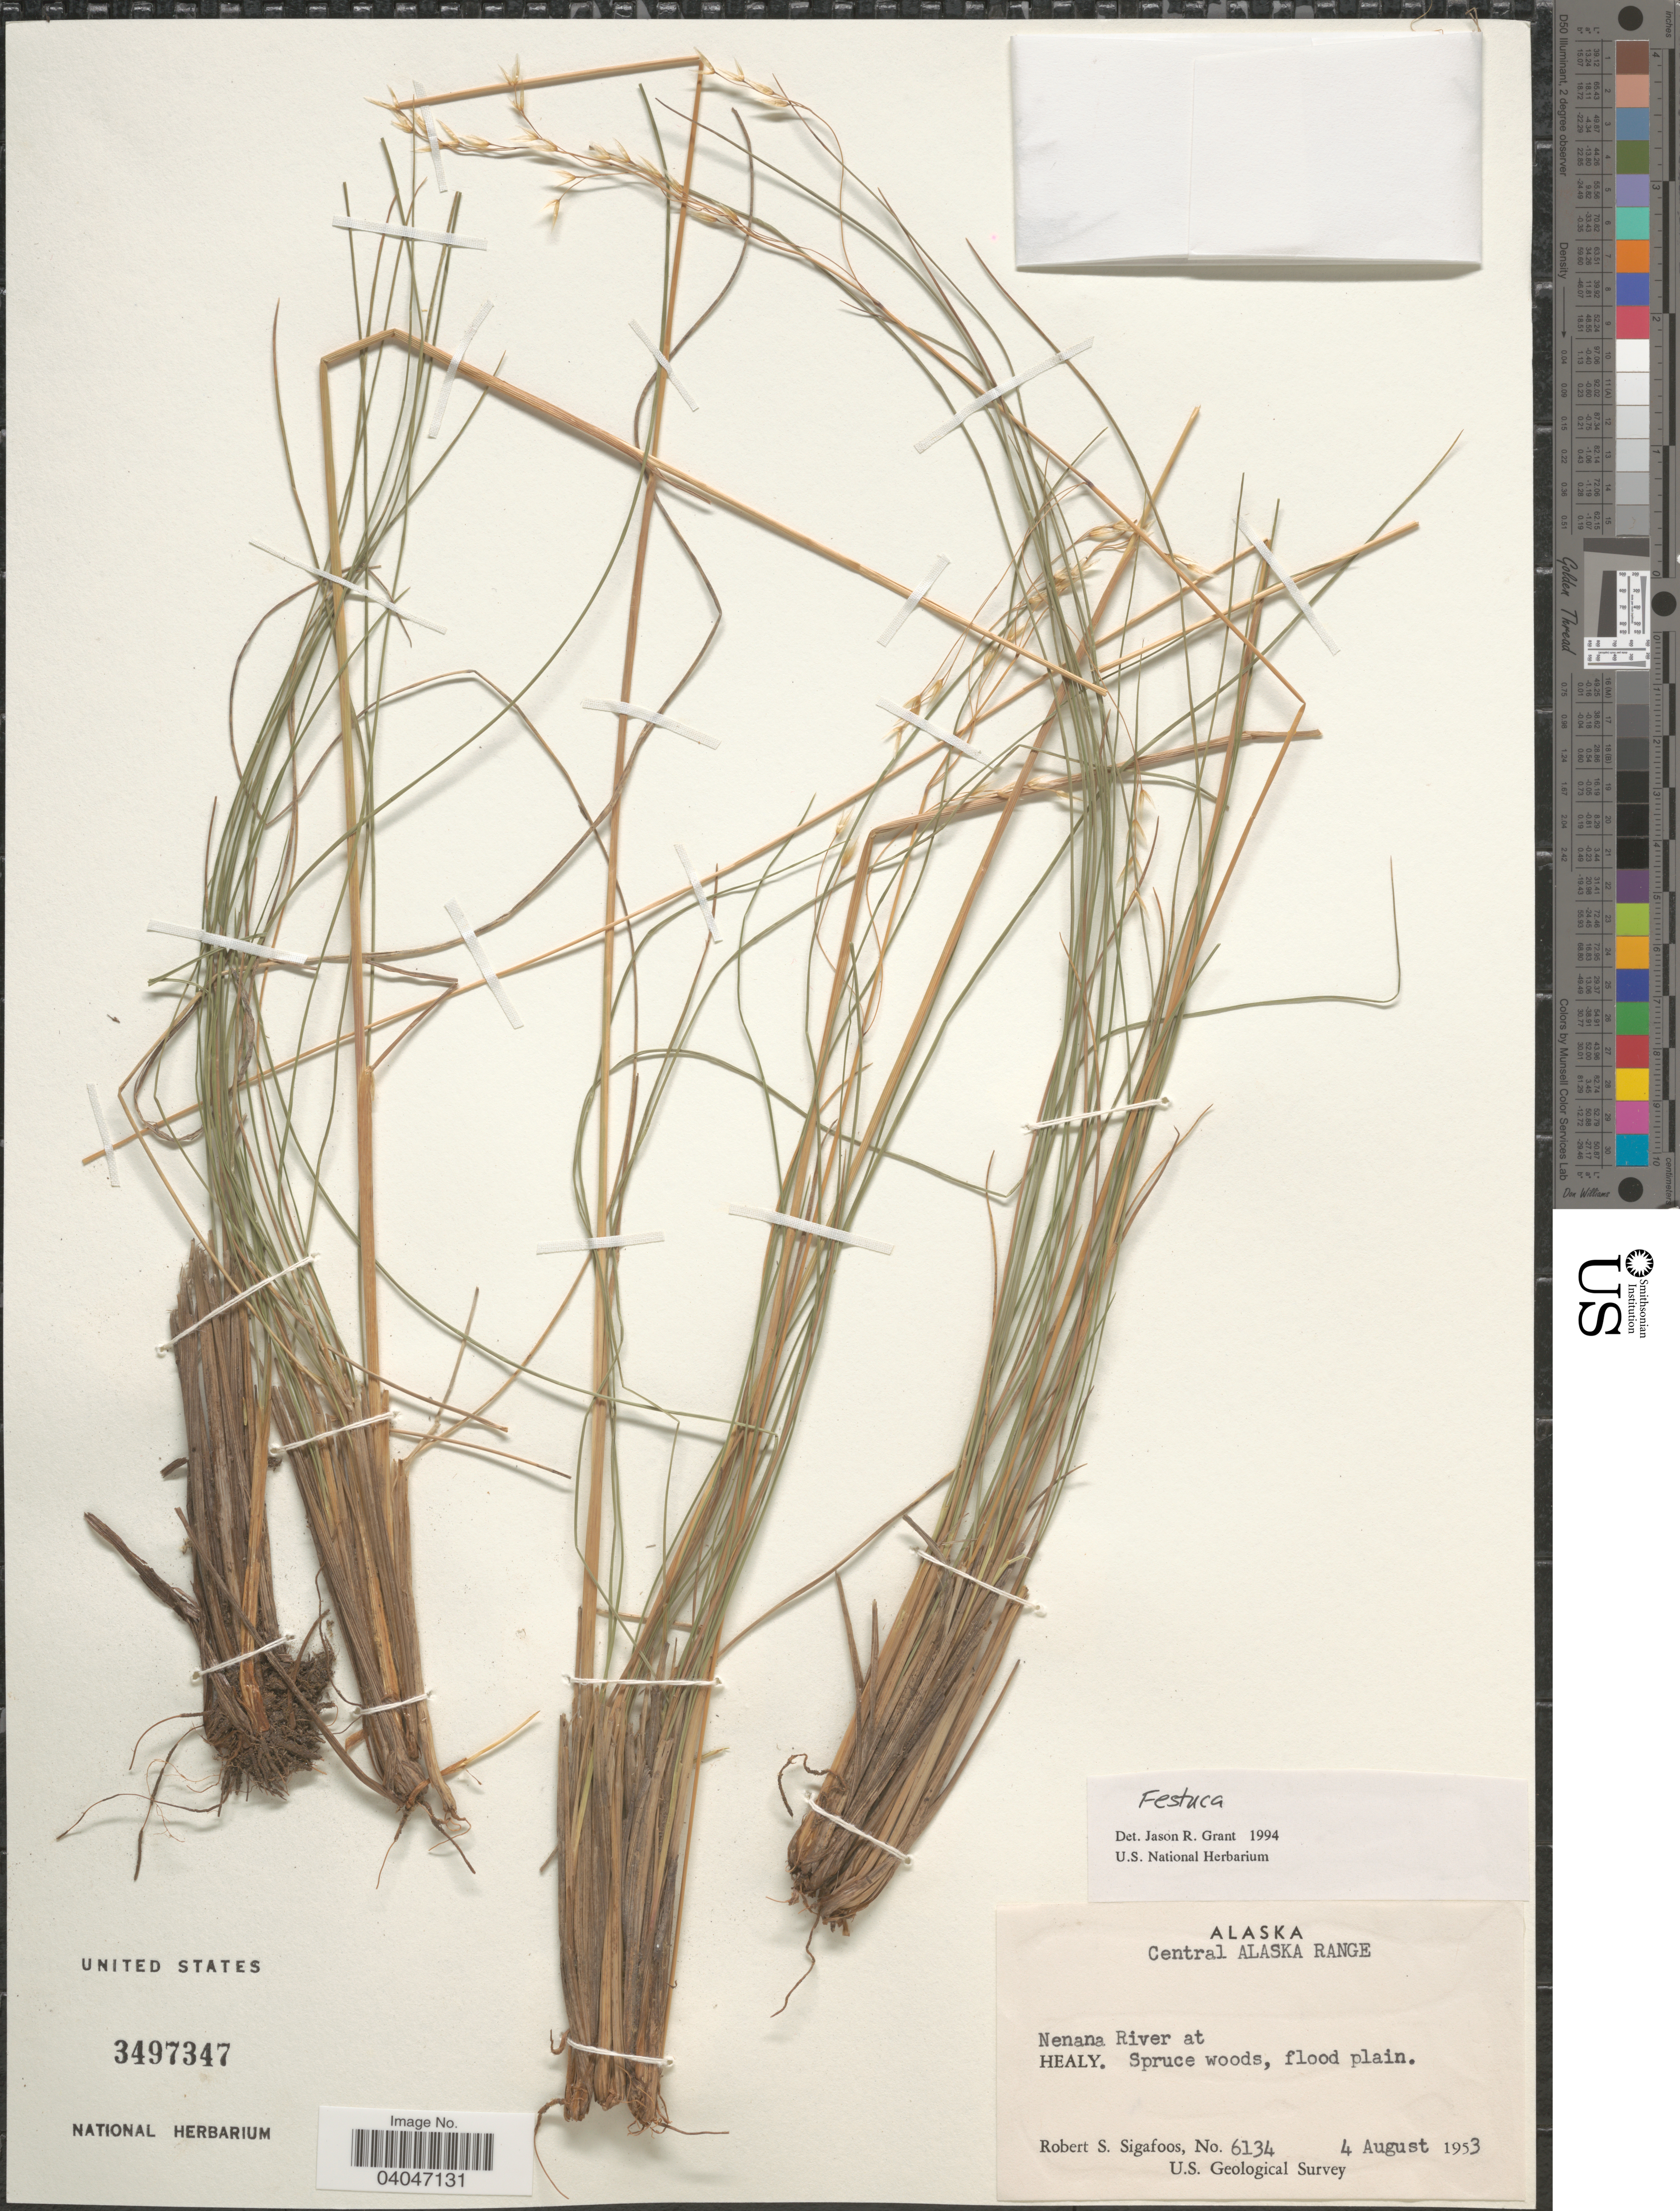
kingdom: Plantae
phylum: Tracheophyta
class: Liliopsida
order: Poales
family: Poaceae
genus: Festuca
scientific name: Festuca sp.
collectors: R. Sigafoos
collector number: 6134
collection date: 1953-08-04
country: United States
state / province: Alaska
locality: Central Alaska Range. Nenana River at Healy.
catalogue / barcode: US 3497347